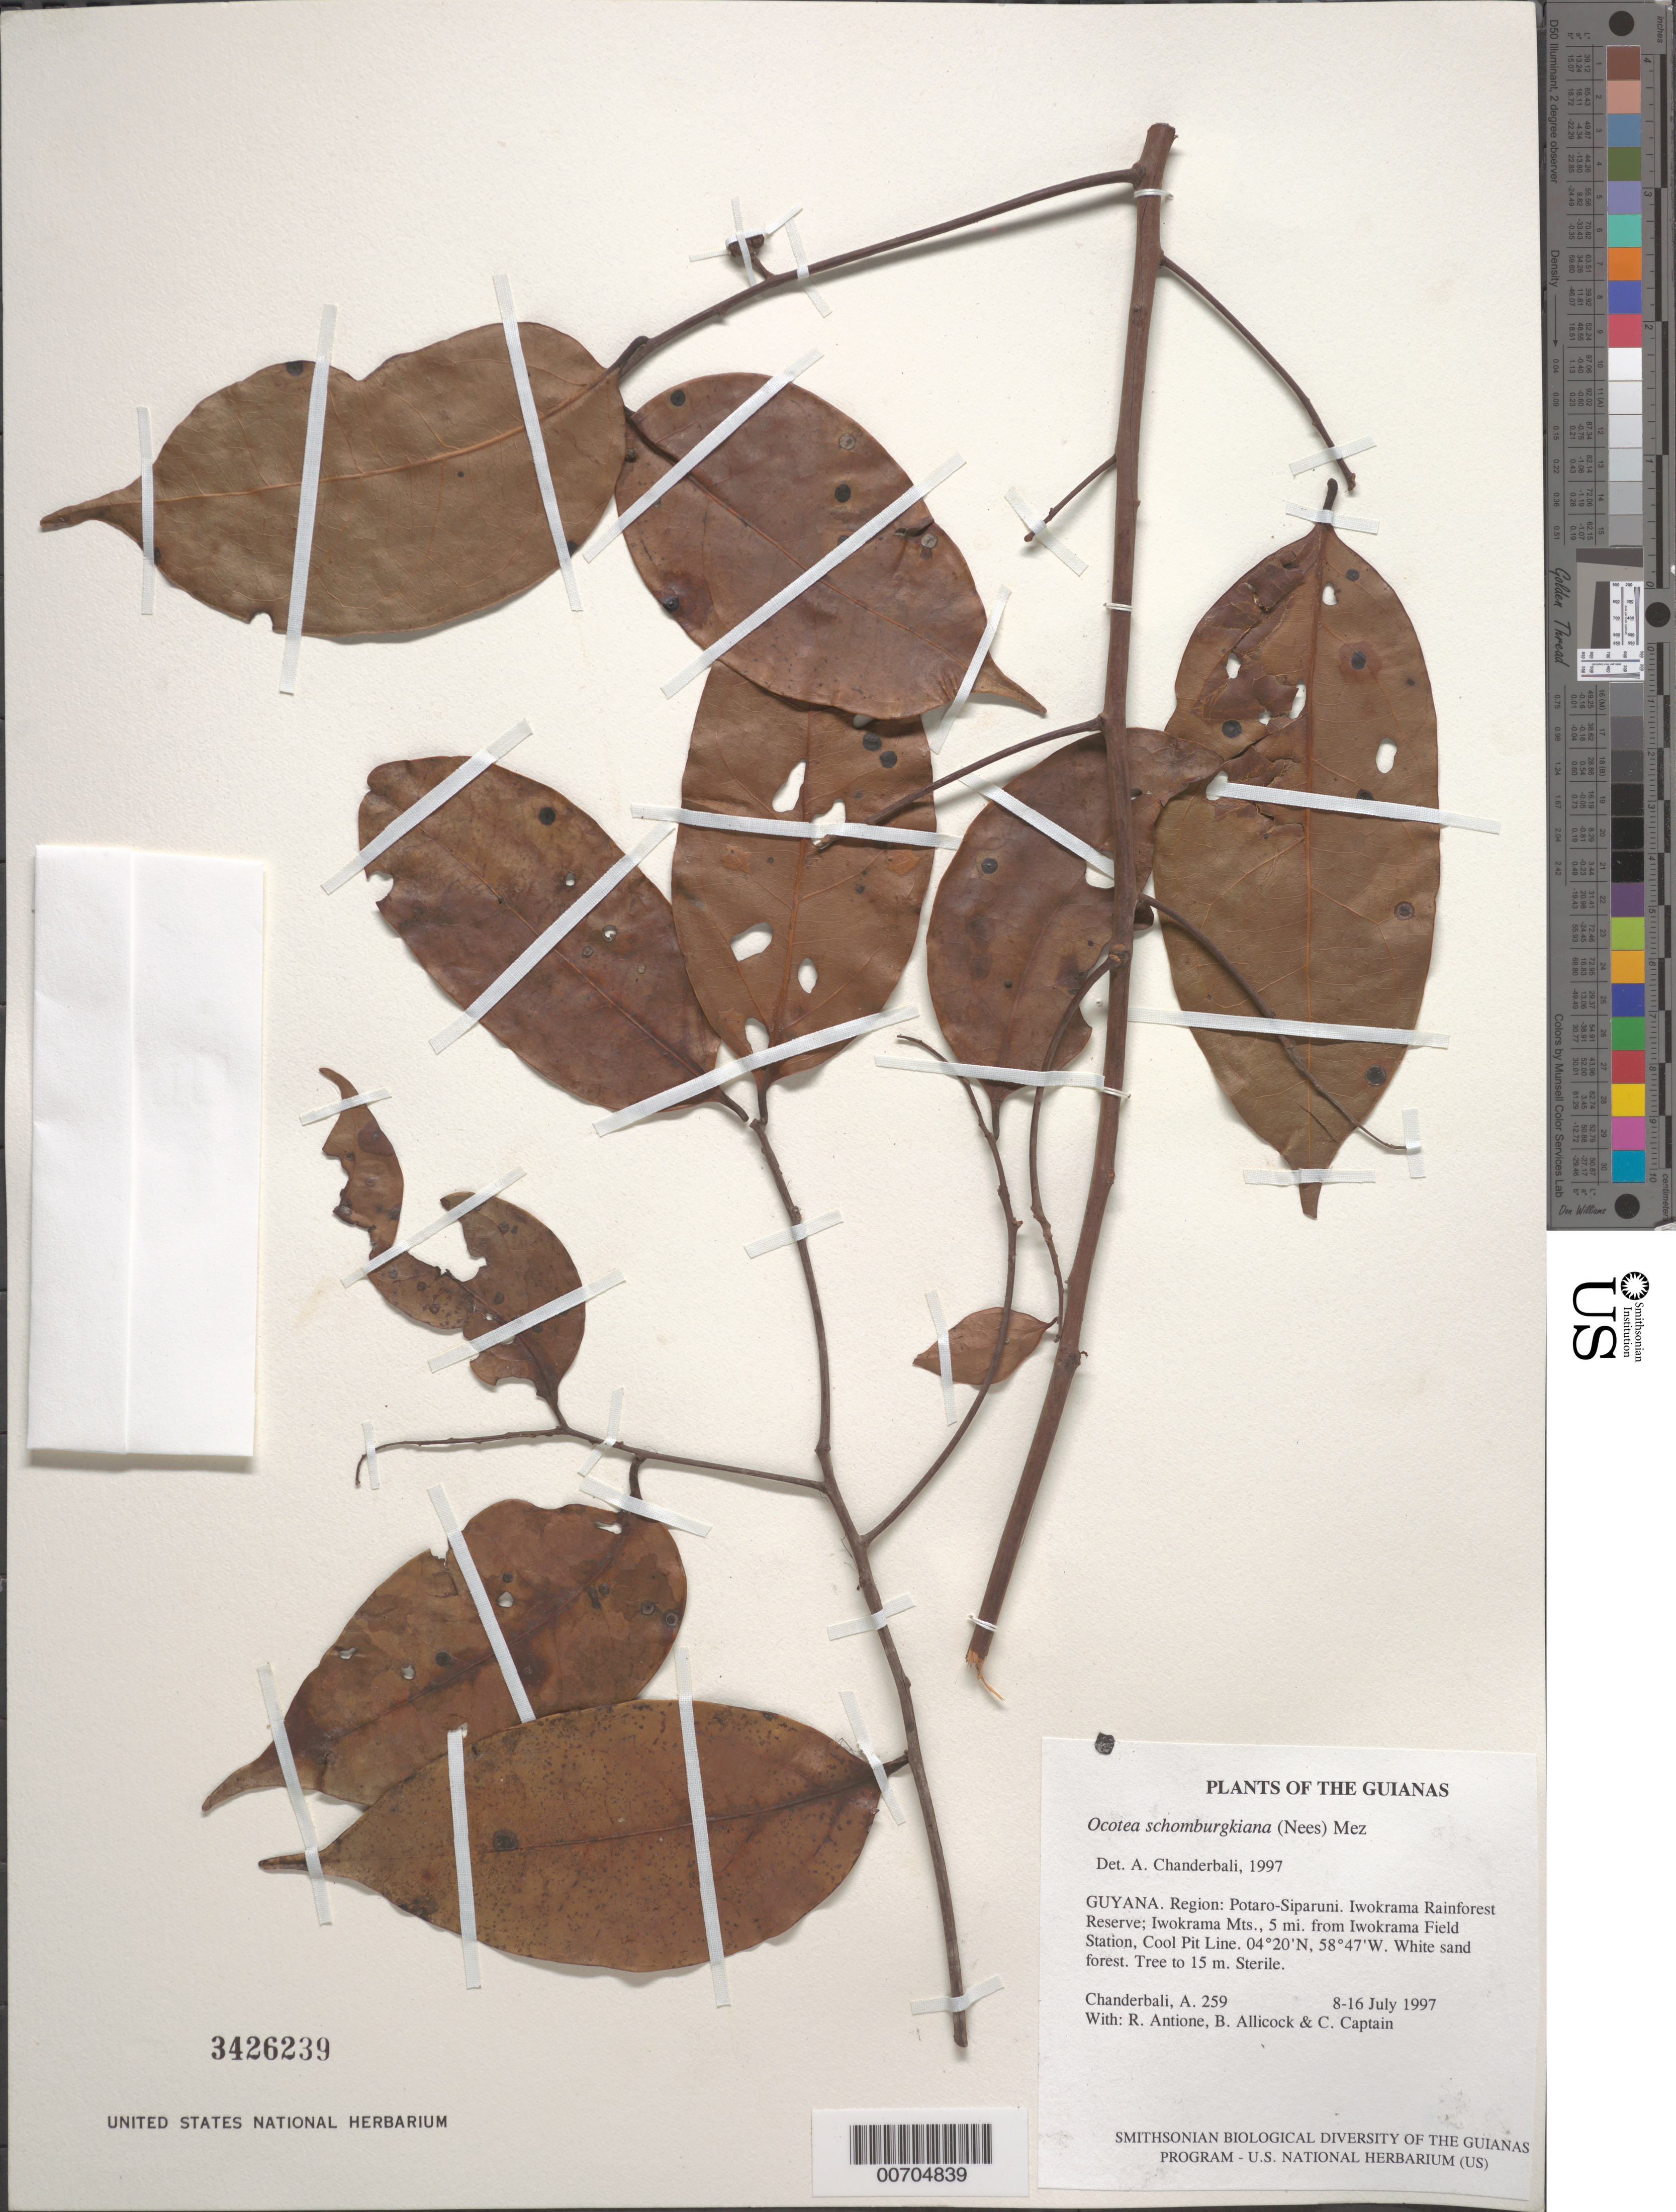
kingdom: Plantae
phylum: Tracheophyta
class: Magnoliopsida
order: Laurales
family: Lauraceae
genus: Ocotea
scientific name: Ocotea schomburgkiana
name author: (Nees) Mez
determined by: Chanderbali, Andre Shashi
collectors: A. S. Chanderbali, R. Antione, B. Allicock & C. Captain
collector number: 259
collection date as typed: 8-16 July 1997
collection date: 1997-07-08/1997-07-16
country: Guyana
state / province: Potaro-Siparuni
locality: Iwokrama Rainforest Reserve; Iwokrama Mts., 5 mi. from Iwokrama Field Station, Cool Pit Line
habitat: White sand forest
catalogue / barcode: US 3426239